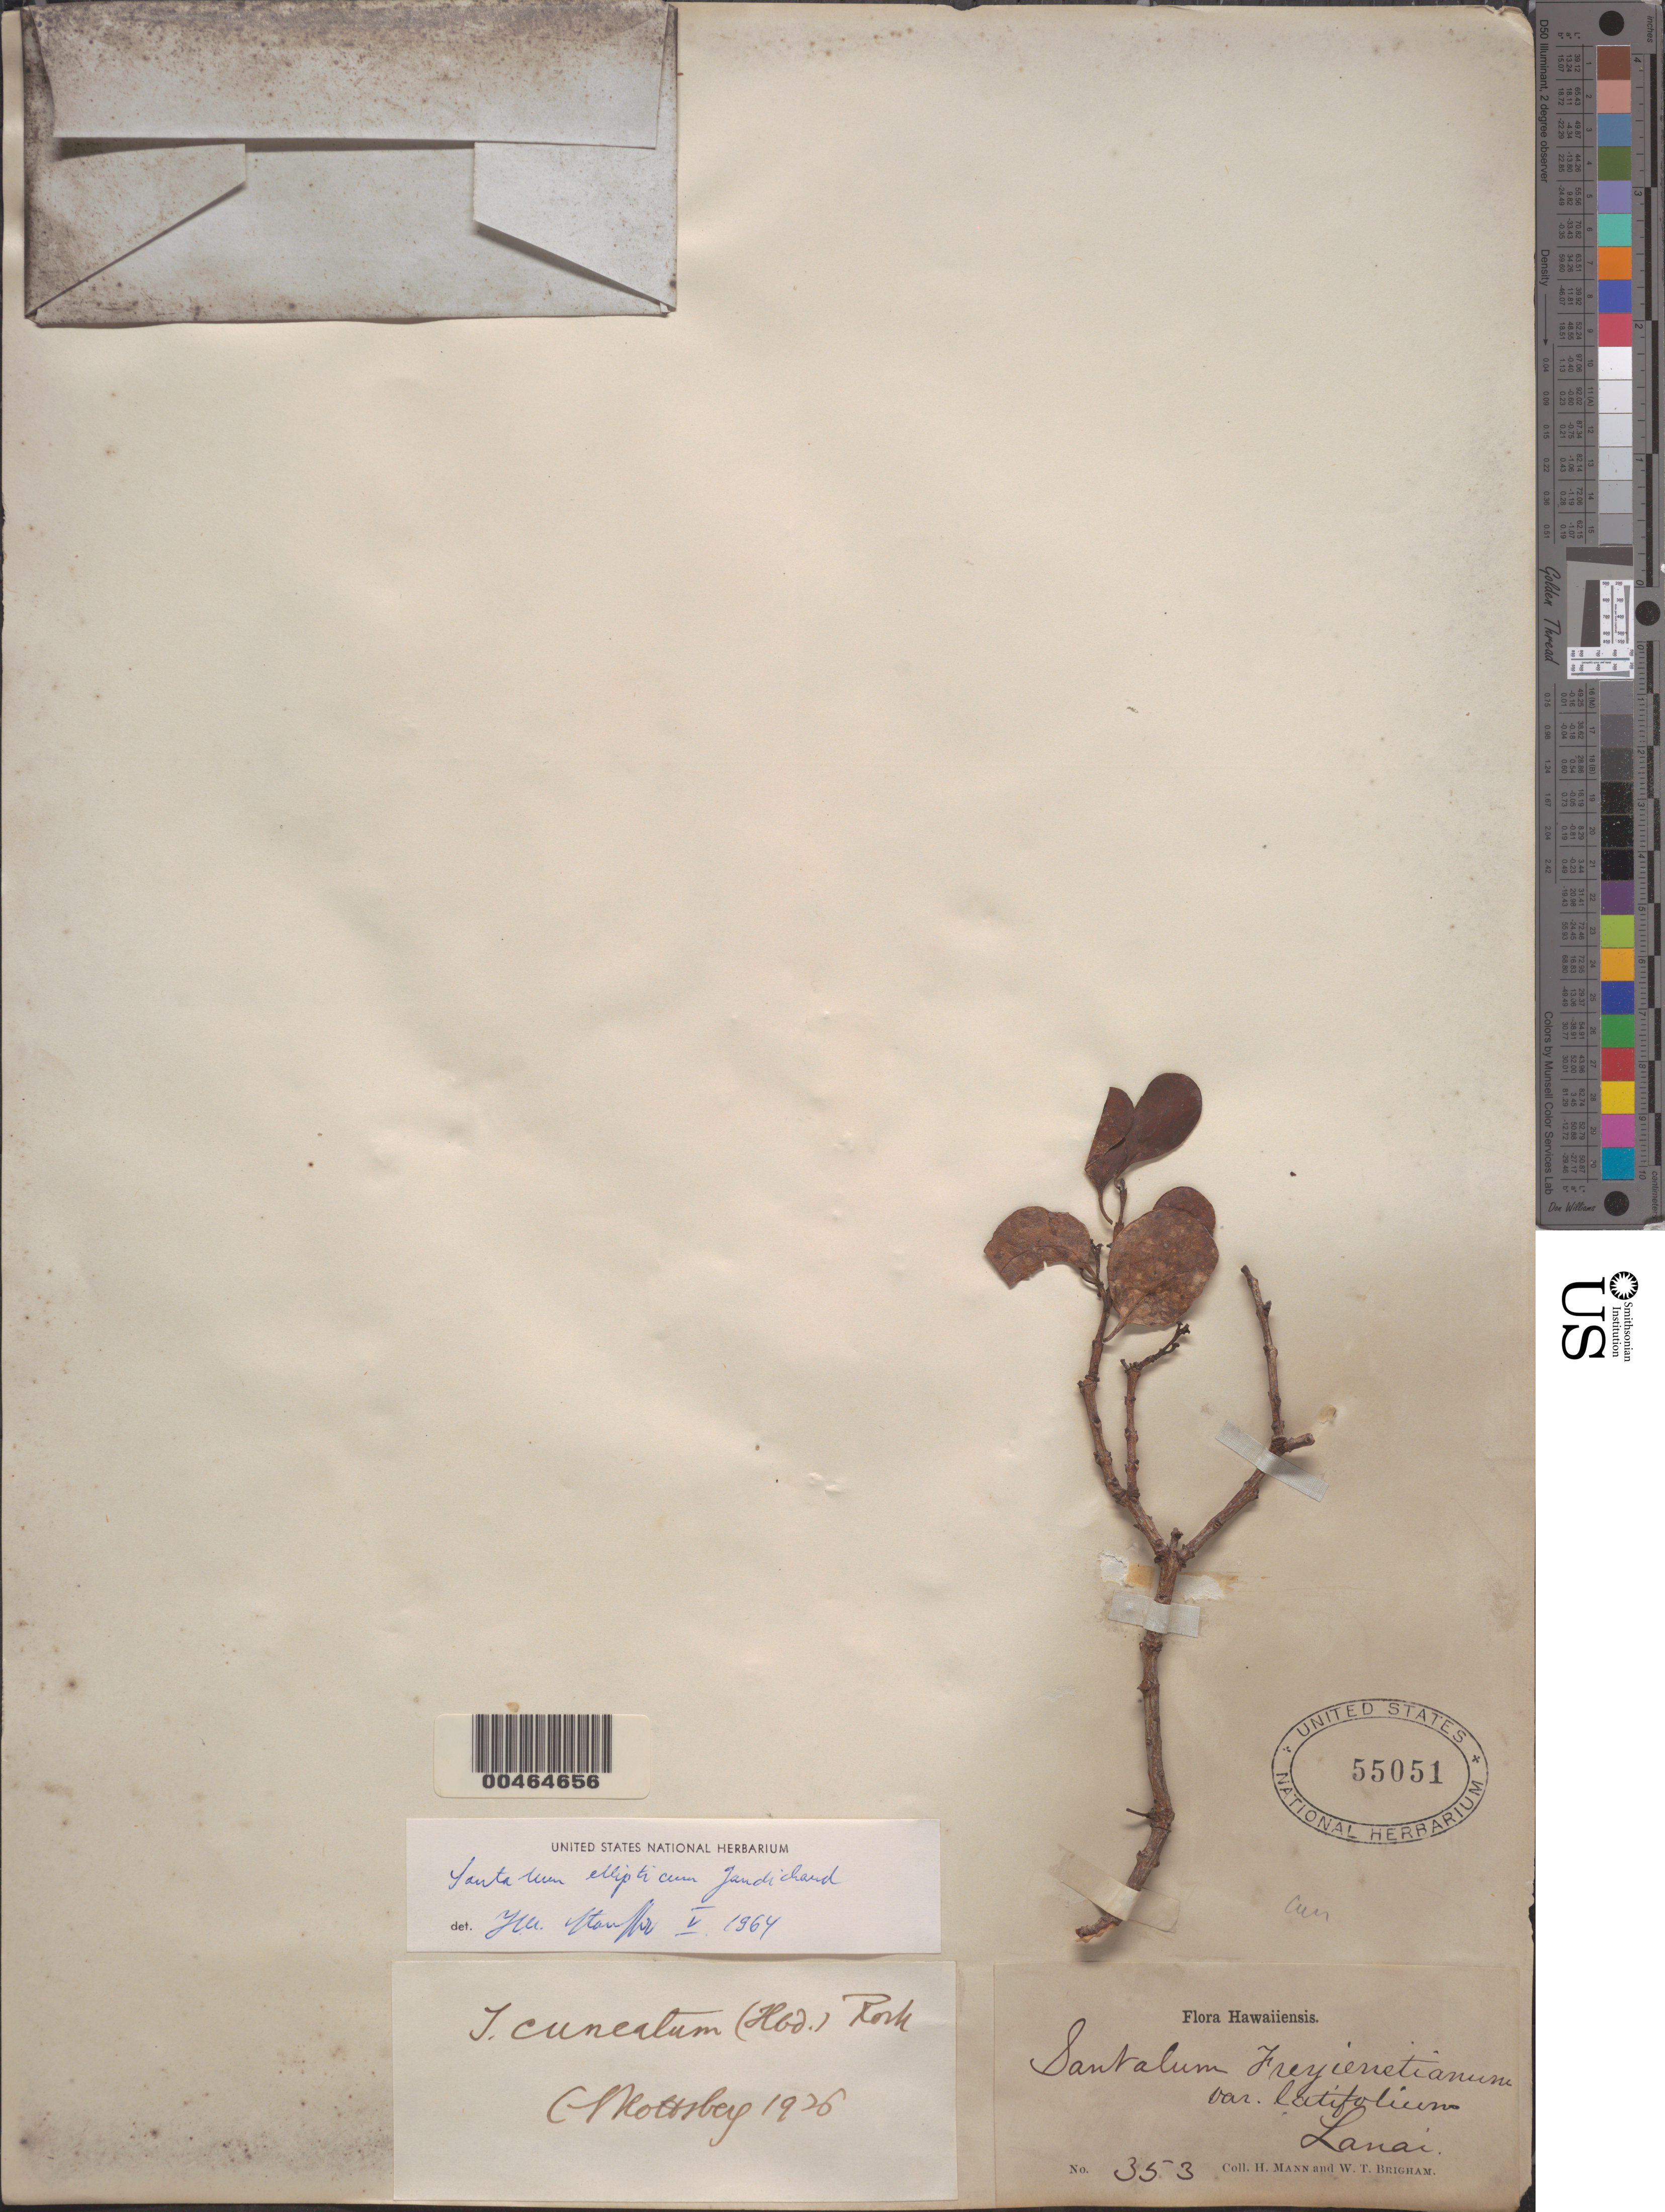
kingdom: Plantae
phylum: Tracheophyta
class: Magnoliopsida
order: Santalales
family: Santalaceae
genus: Santalum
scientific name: Santalum ellipticum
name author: Gaudich.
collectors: H. Mann & W. T. Brigham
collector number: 353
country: United States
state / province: Hawaii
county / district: Maui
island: Lana'i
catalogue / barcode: US 55051